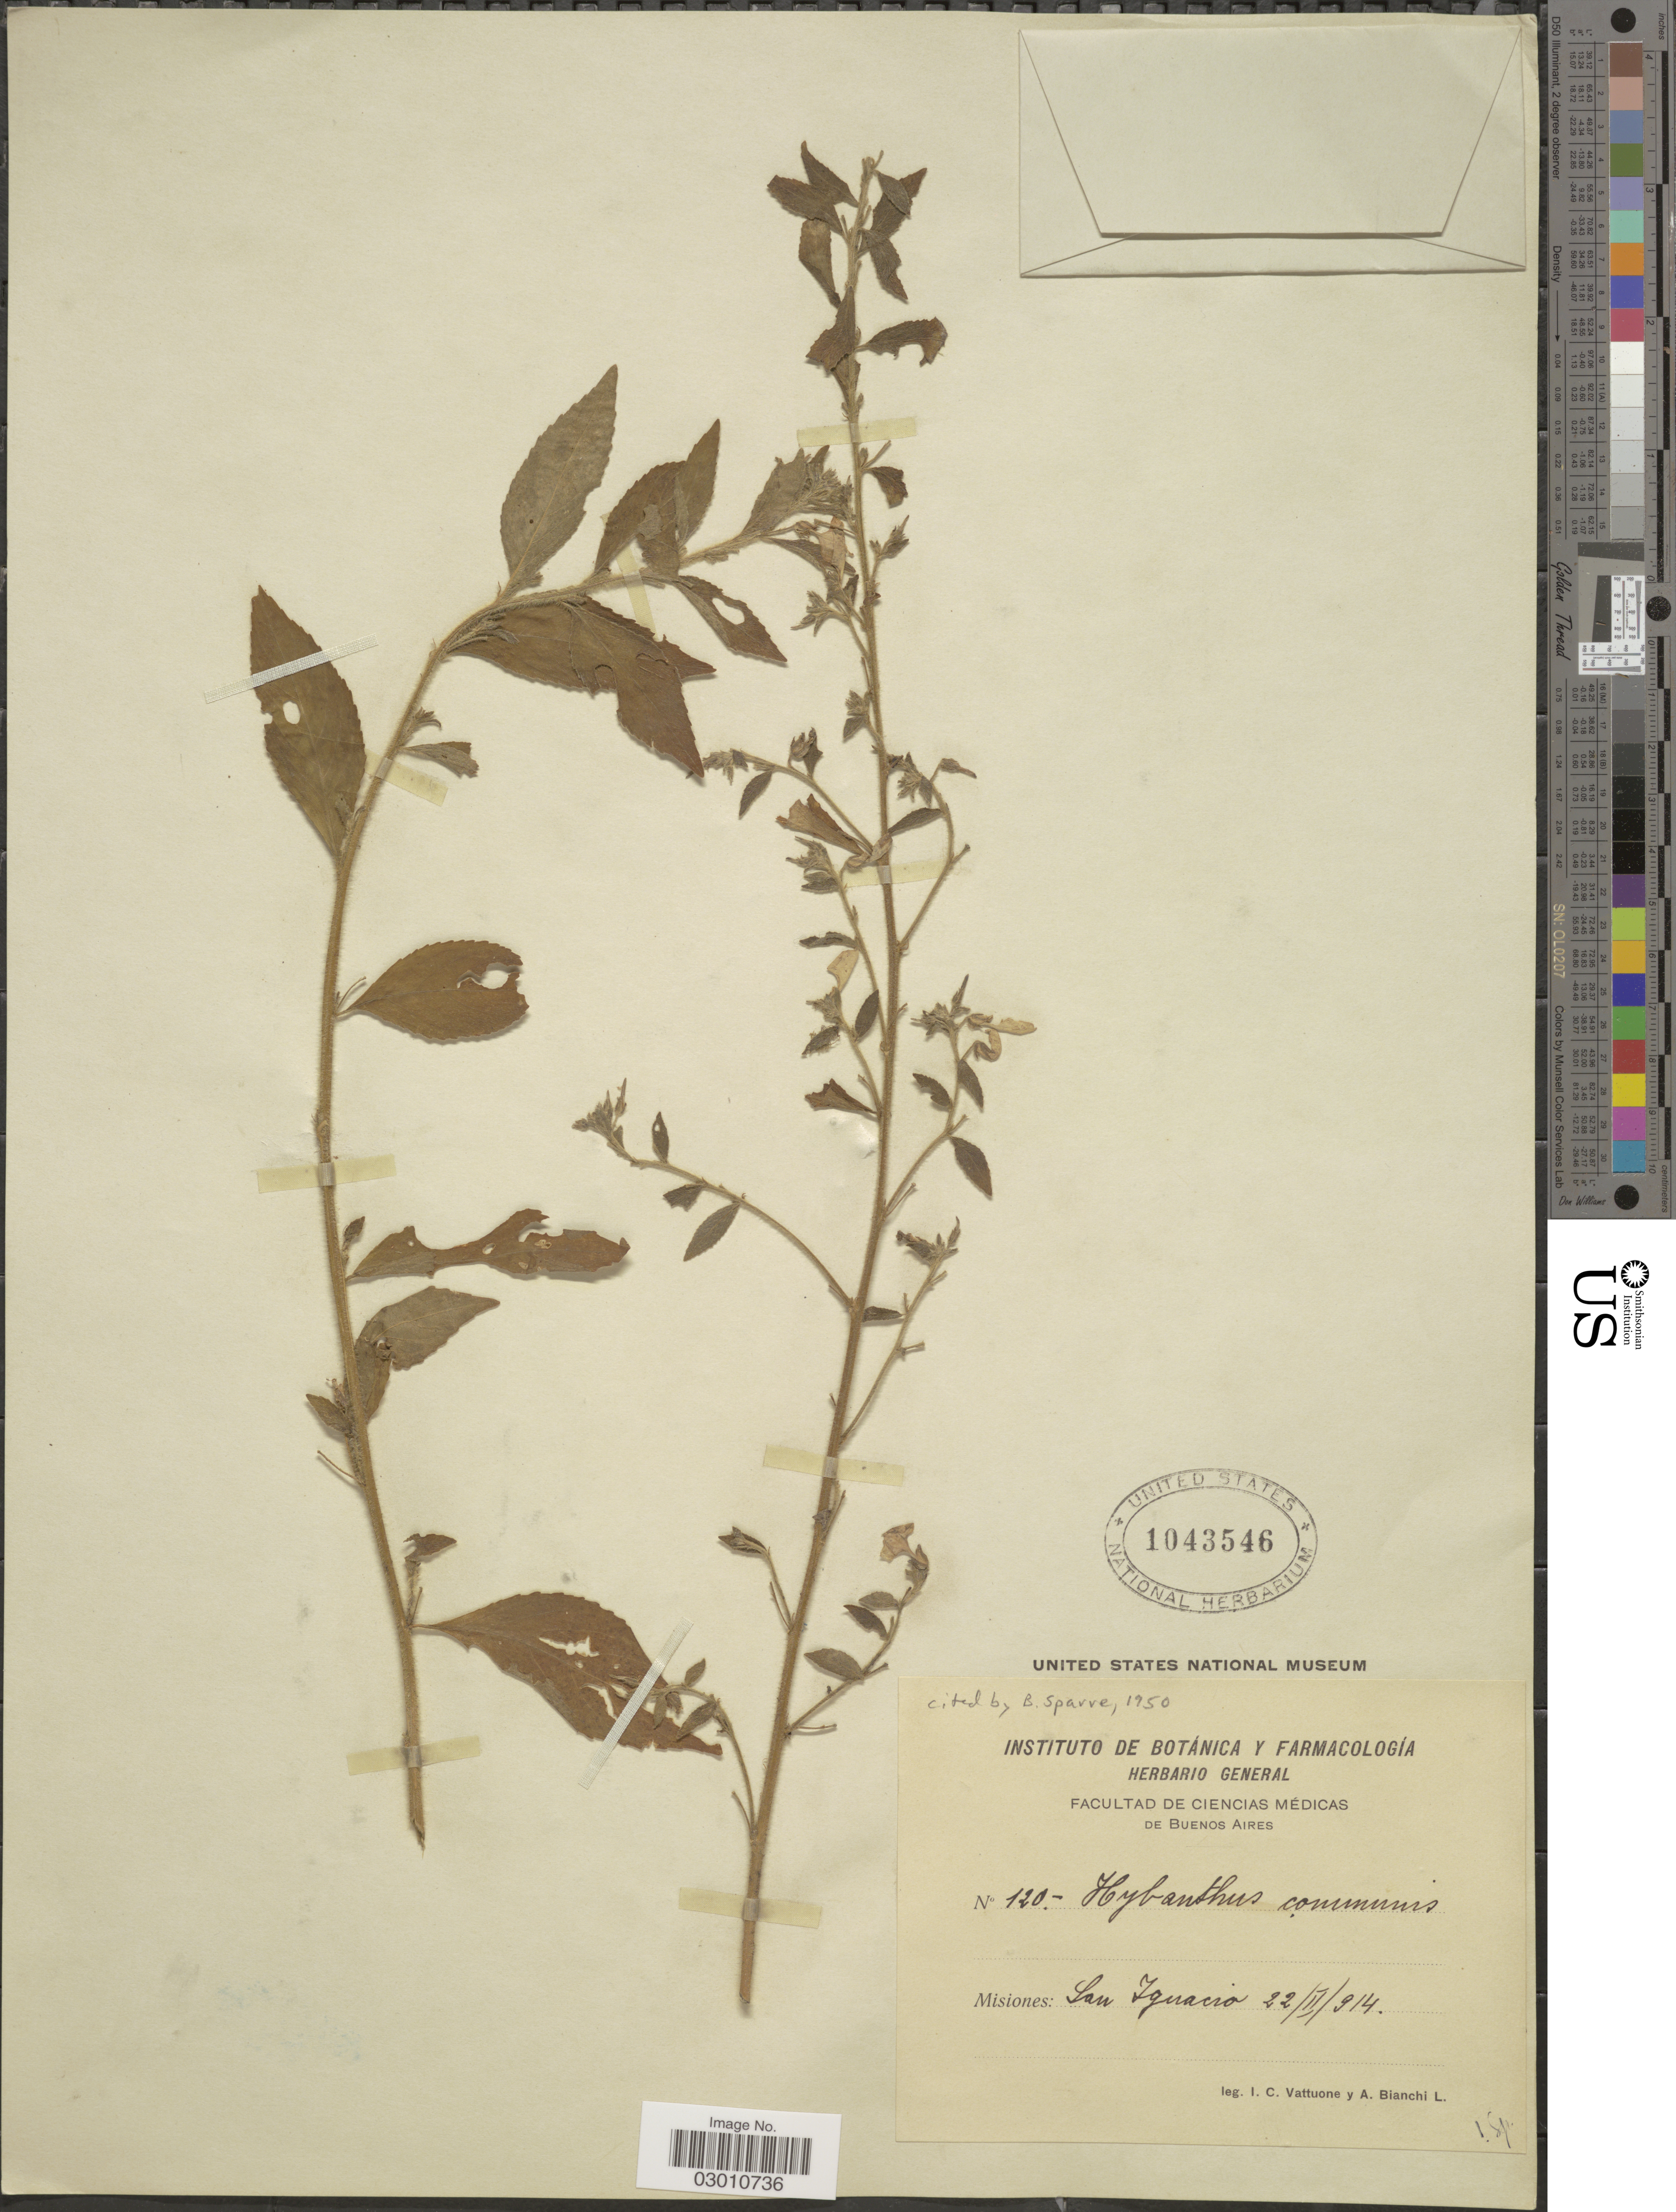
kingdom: Plantae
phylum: Tracheophyta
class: Magnoliopsida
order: Malpighiales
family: Violaceae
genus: Pombalia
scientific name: Pombalia communis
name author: (A. St.-Hil.) Paula-Souza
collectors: I. Vattuone & A. Bianchi L.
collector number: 120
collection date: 1914-02-22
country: Argentina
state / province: Misiones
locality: San Ignacio.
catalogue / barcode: US 1043546